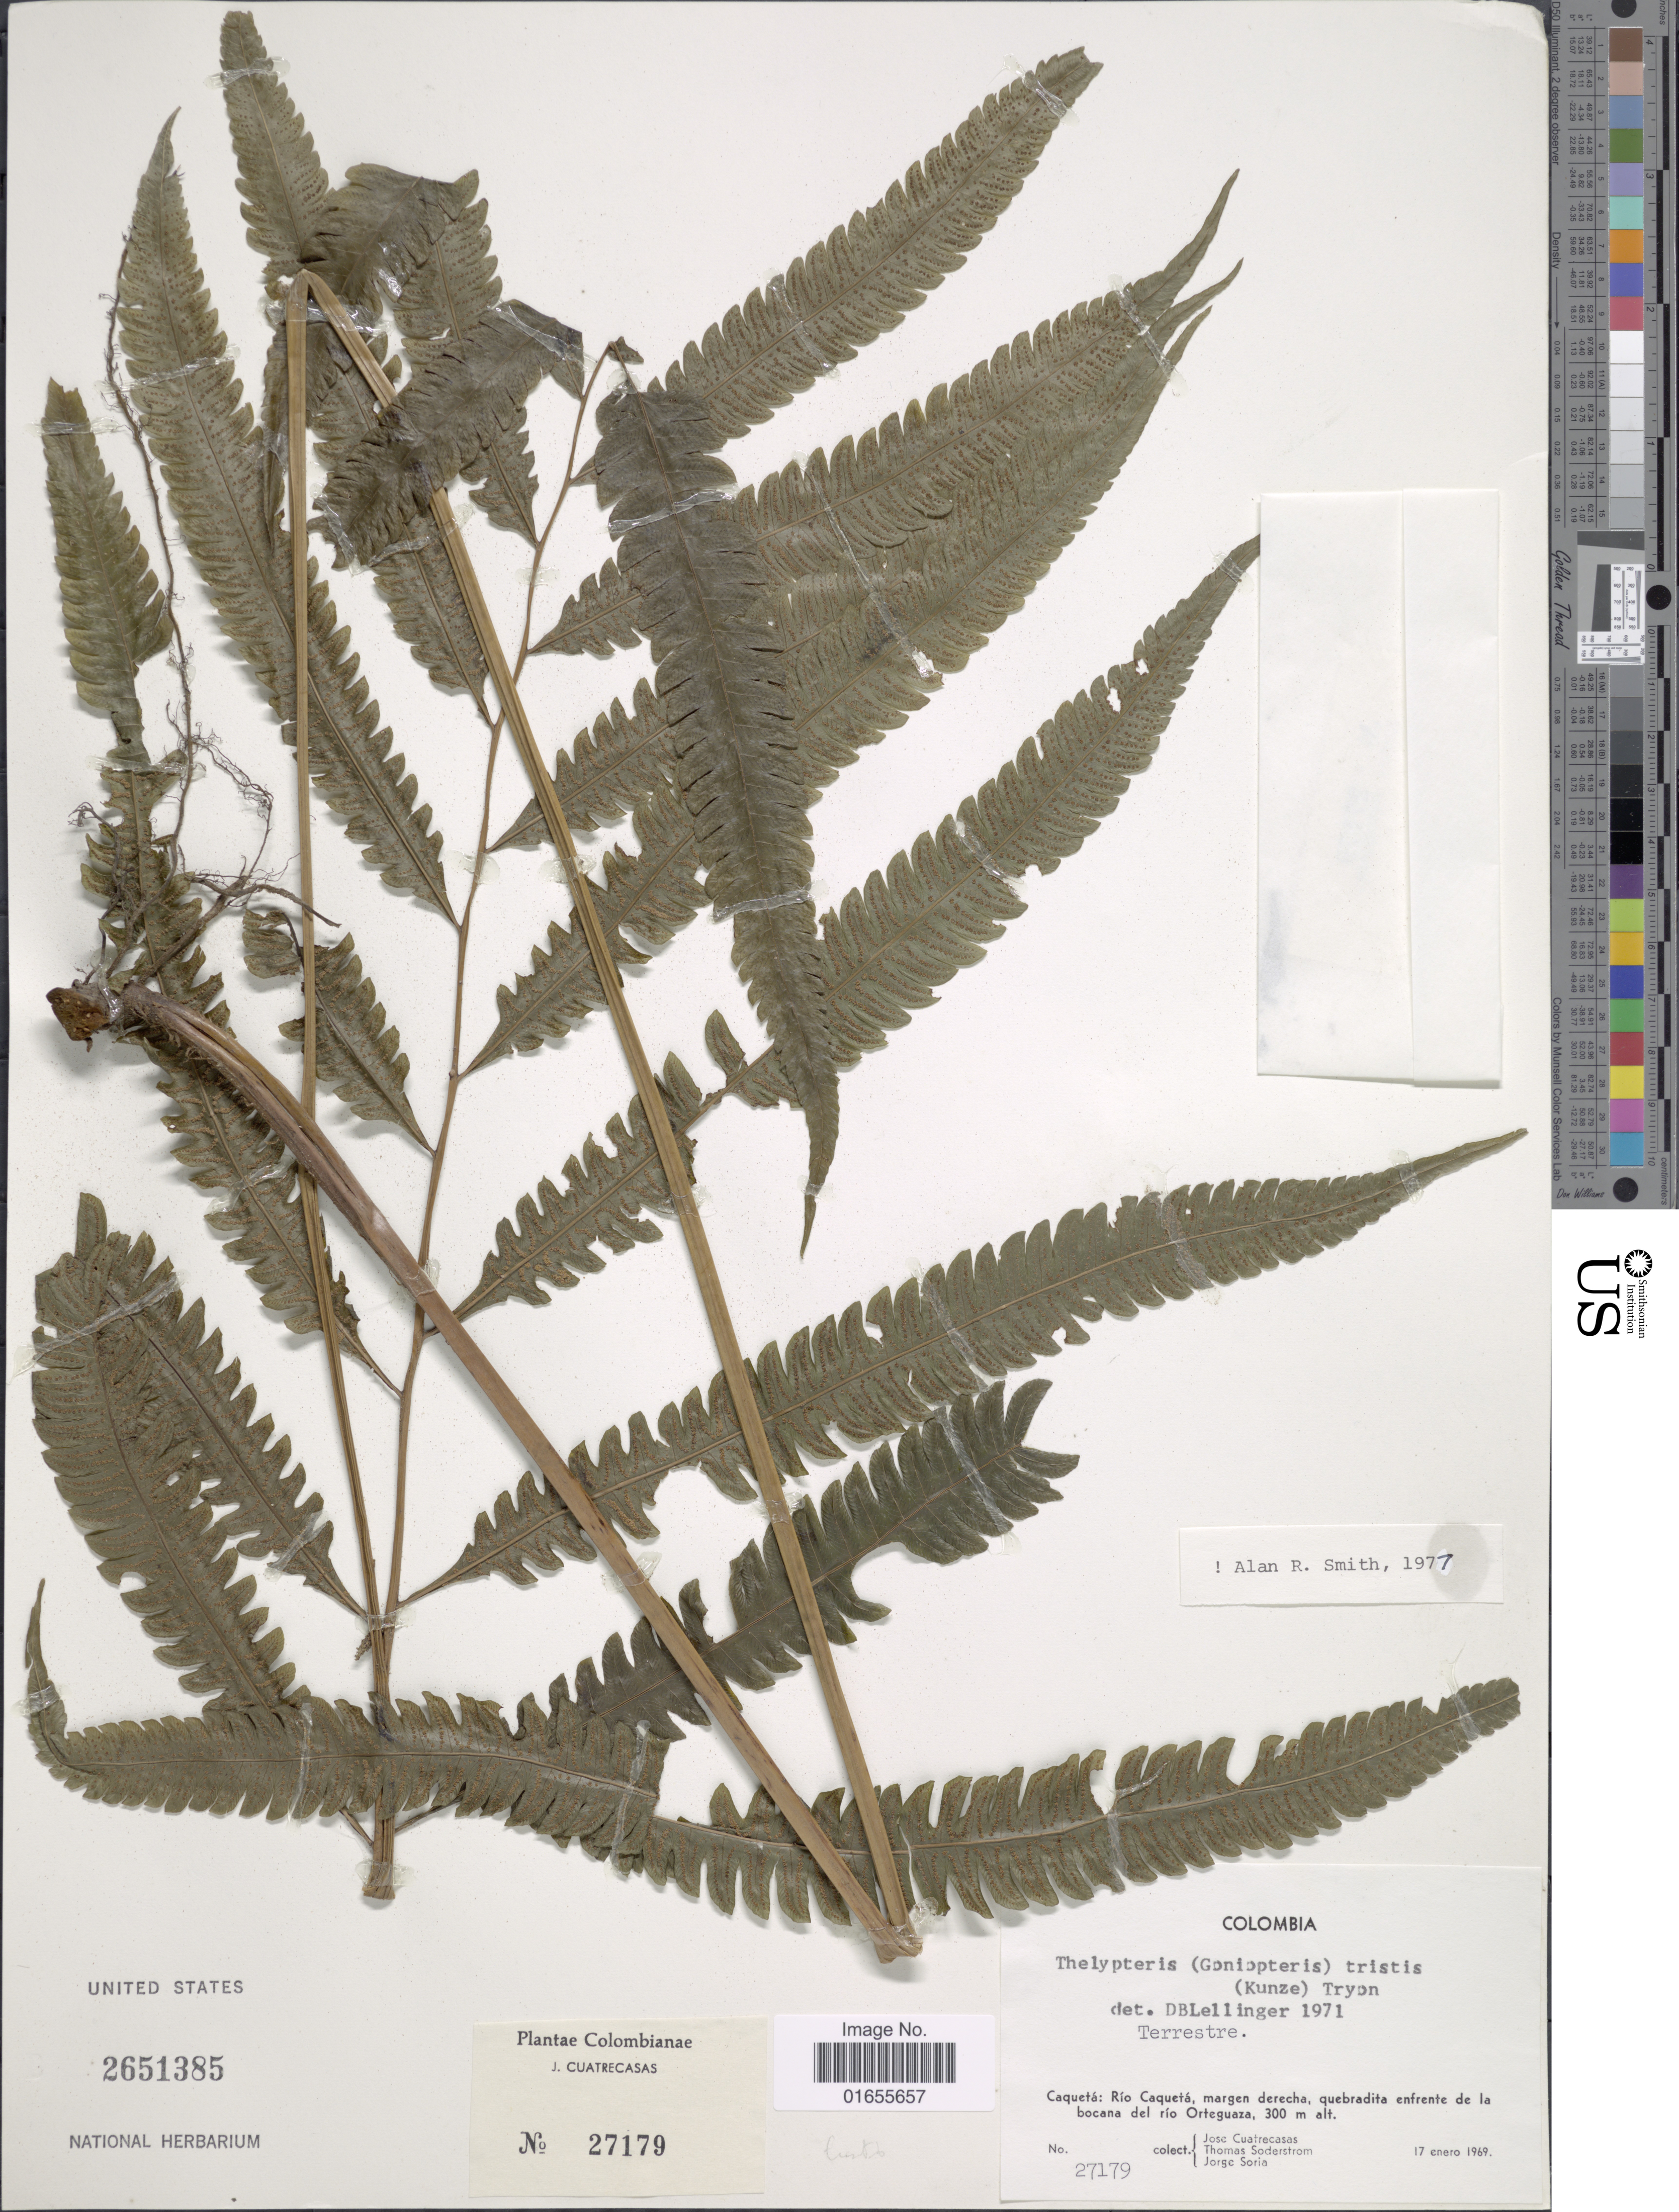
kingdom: Plantae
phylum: Tracheophyta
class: Polypodiopsida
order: Polypodiales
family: Thelypteridaceae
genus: Goniopteris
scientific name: Goniopteris tristis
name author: (Kuntze) Brade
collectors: J. Cuatrecasas, T. R. Soderstrom & J. Soria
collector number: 27179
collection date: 1969-01-17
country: Colombia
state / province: Caquetá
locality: Rio Caqueta, margen derecha, quebradita enfrente de la bocana del rio Orteguaza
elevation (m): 300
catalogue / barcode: US 2651385